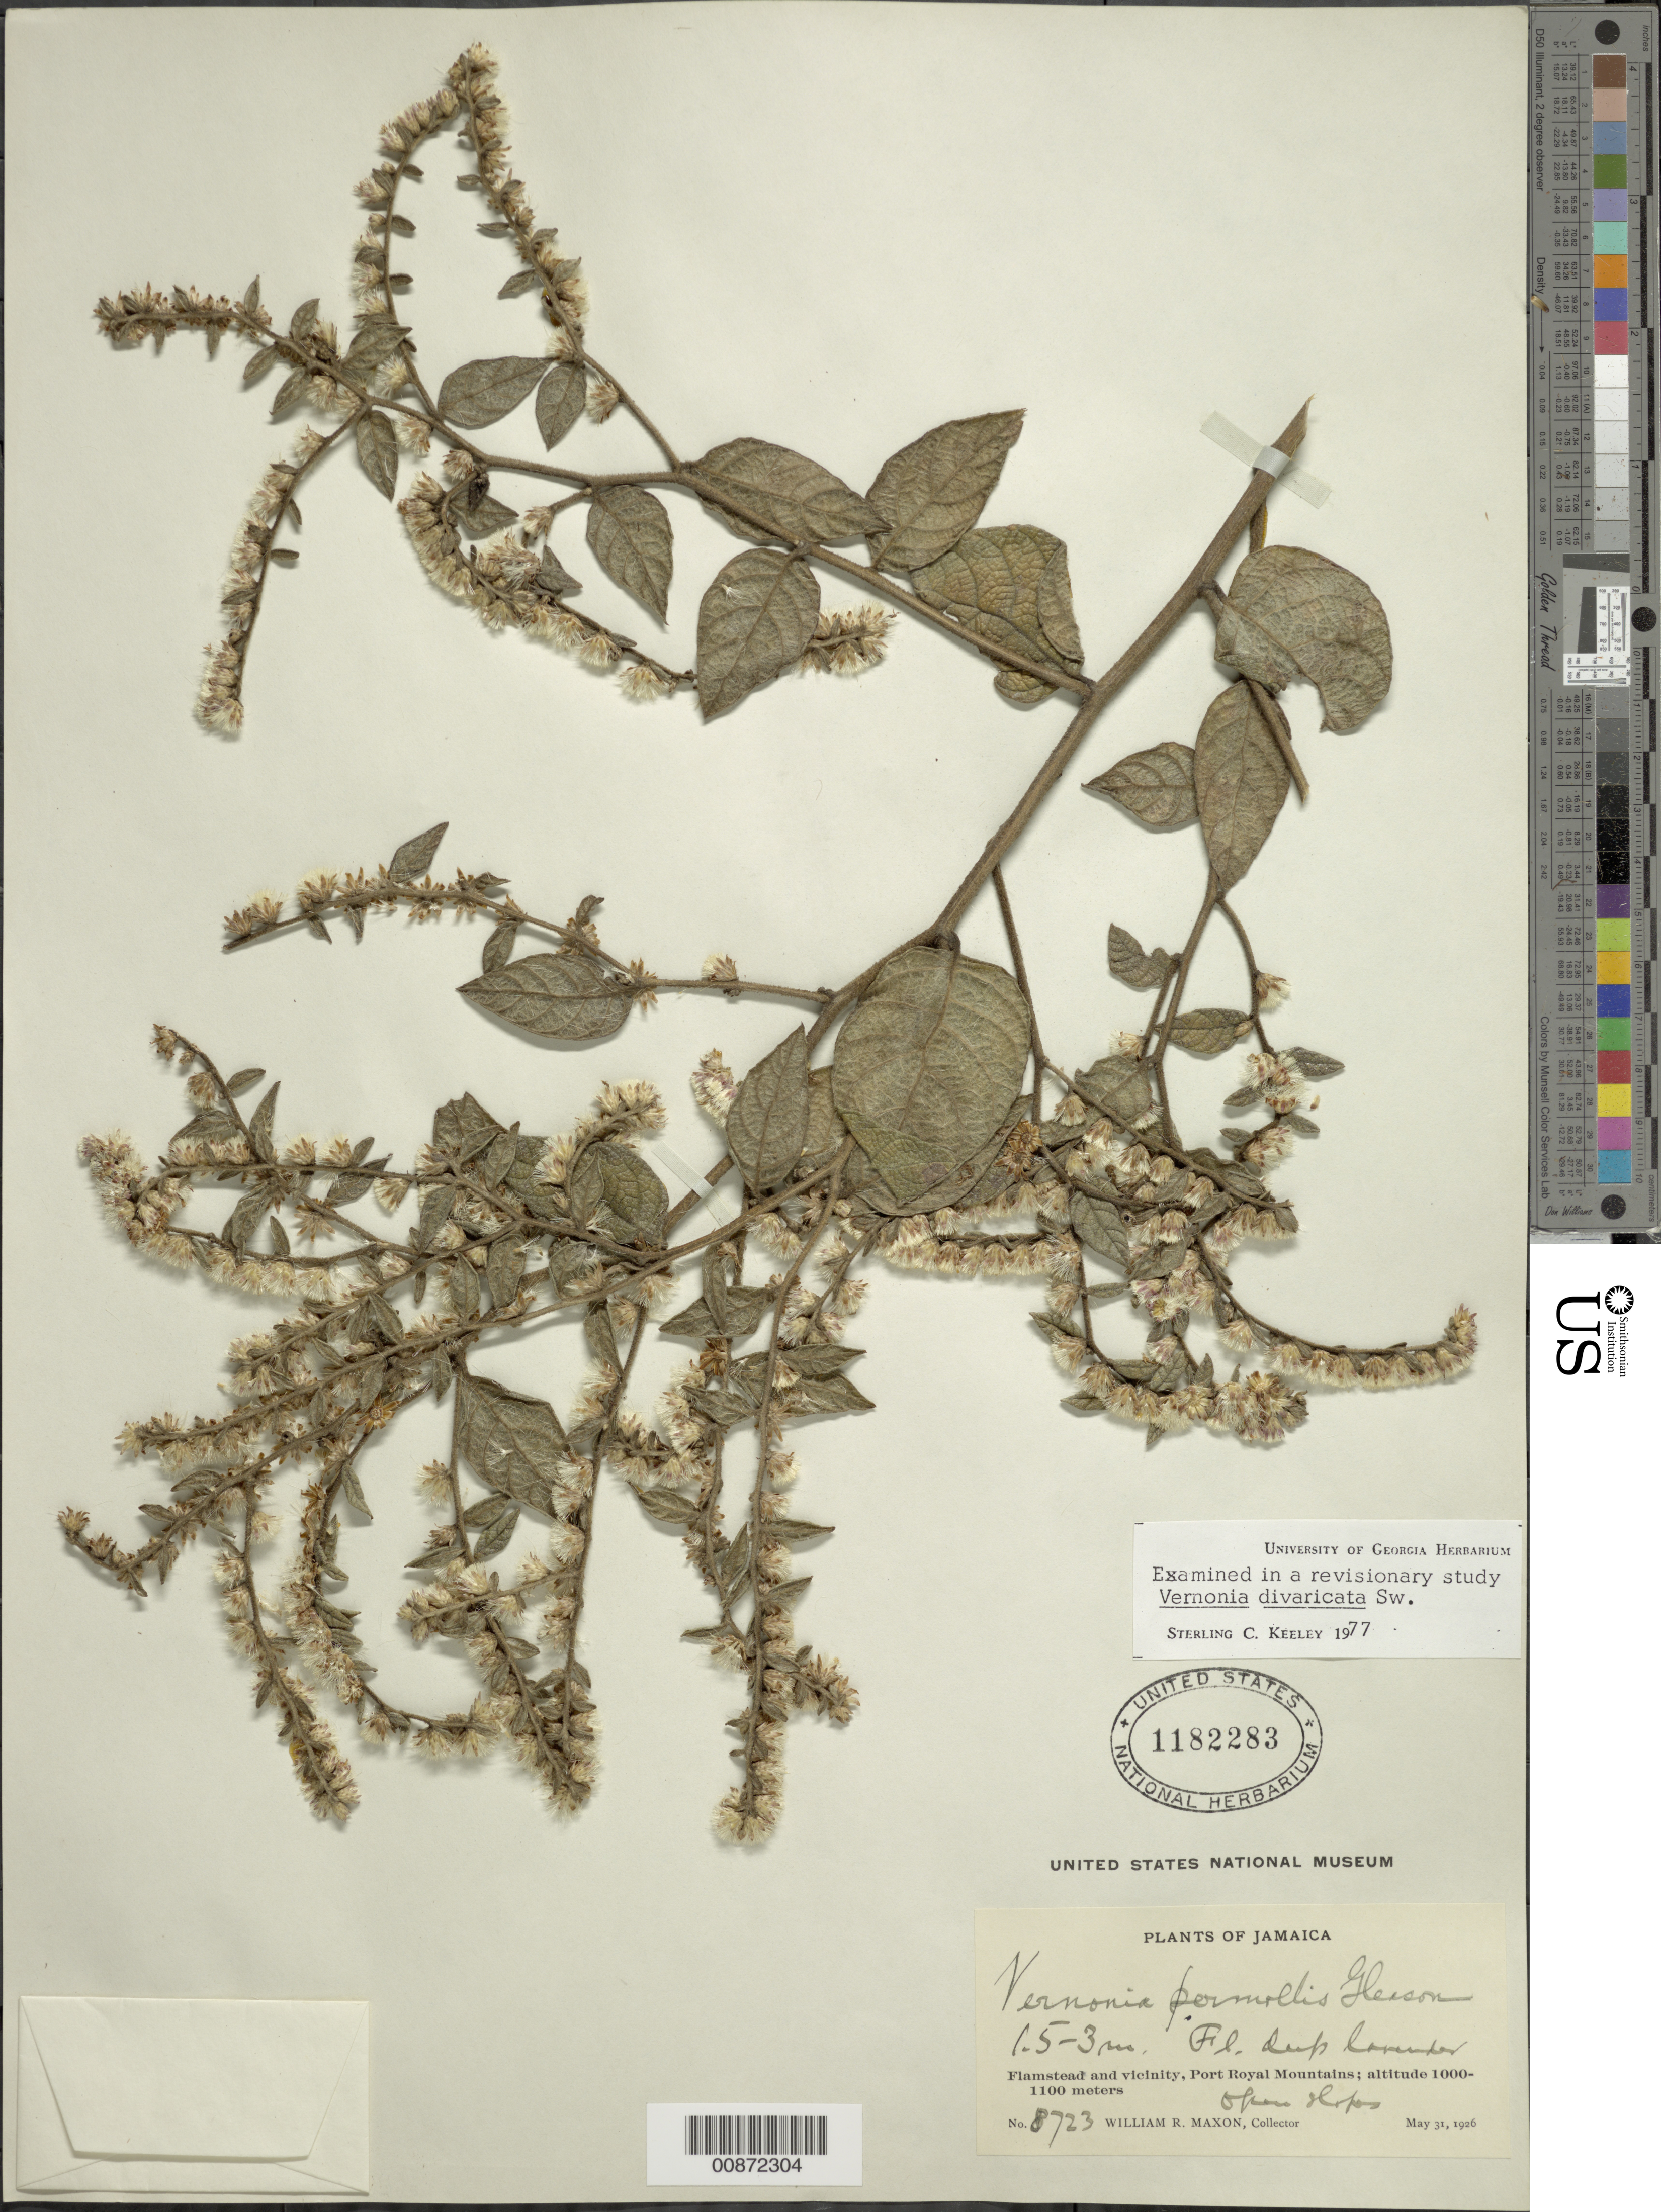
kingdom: Plantae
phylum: Tracheophyta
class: Magnoliopsida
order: Asterales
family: Asteraceae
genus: Lepidaploa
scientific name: Lepidaploa arborescens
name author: (L.) H. Rob.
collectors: W. R. Maxon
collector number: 8723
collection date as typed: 31 May 1926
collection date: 1926-05-31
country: Jamaica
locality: Flamstead and vicinity, Port Royal Mountains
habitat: Open slopes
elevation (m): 1000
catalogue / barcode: US 1182283